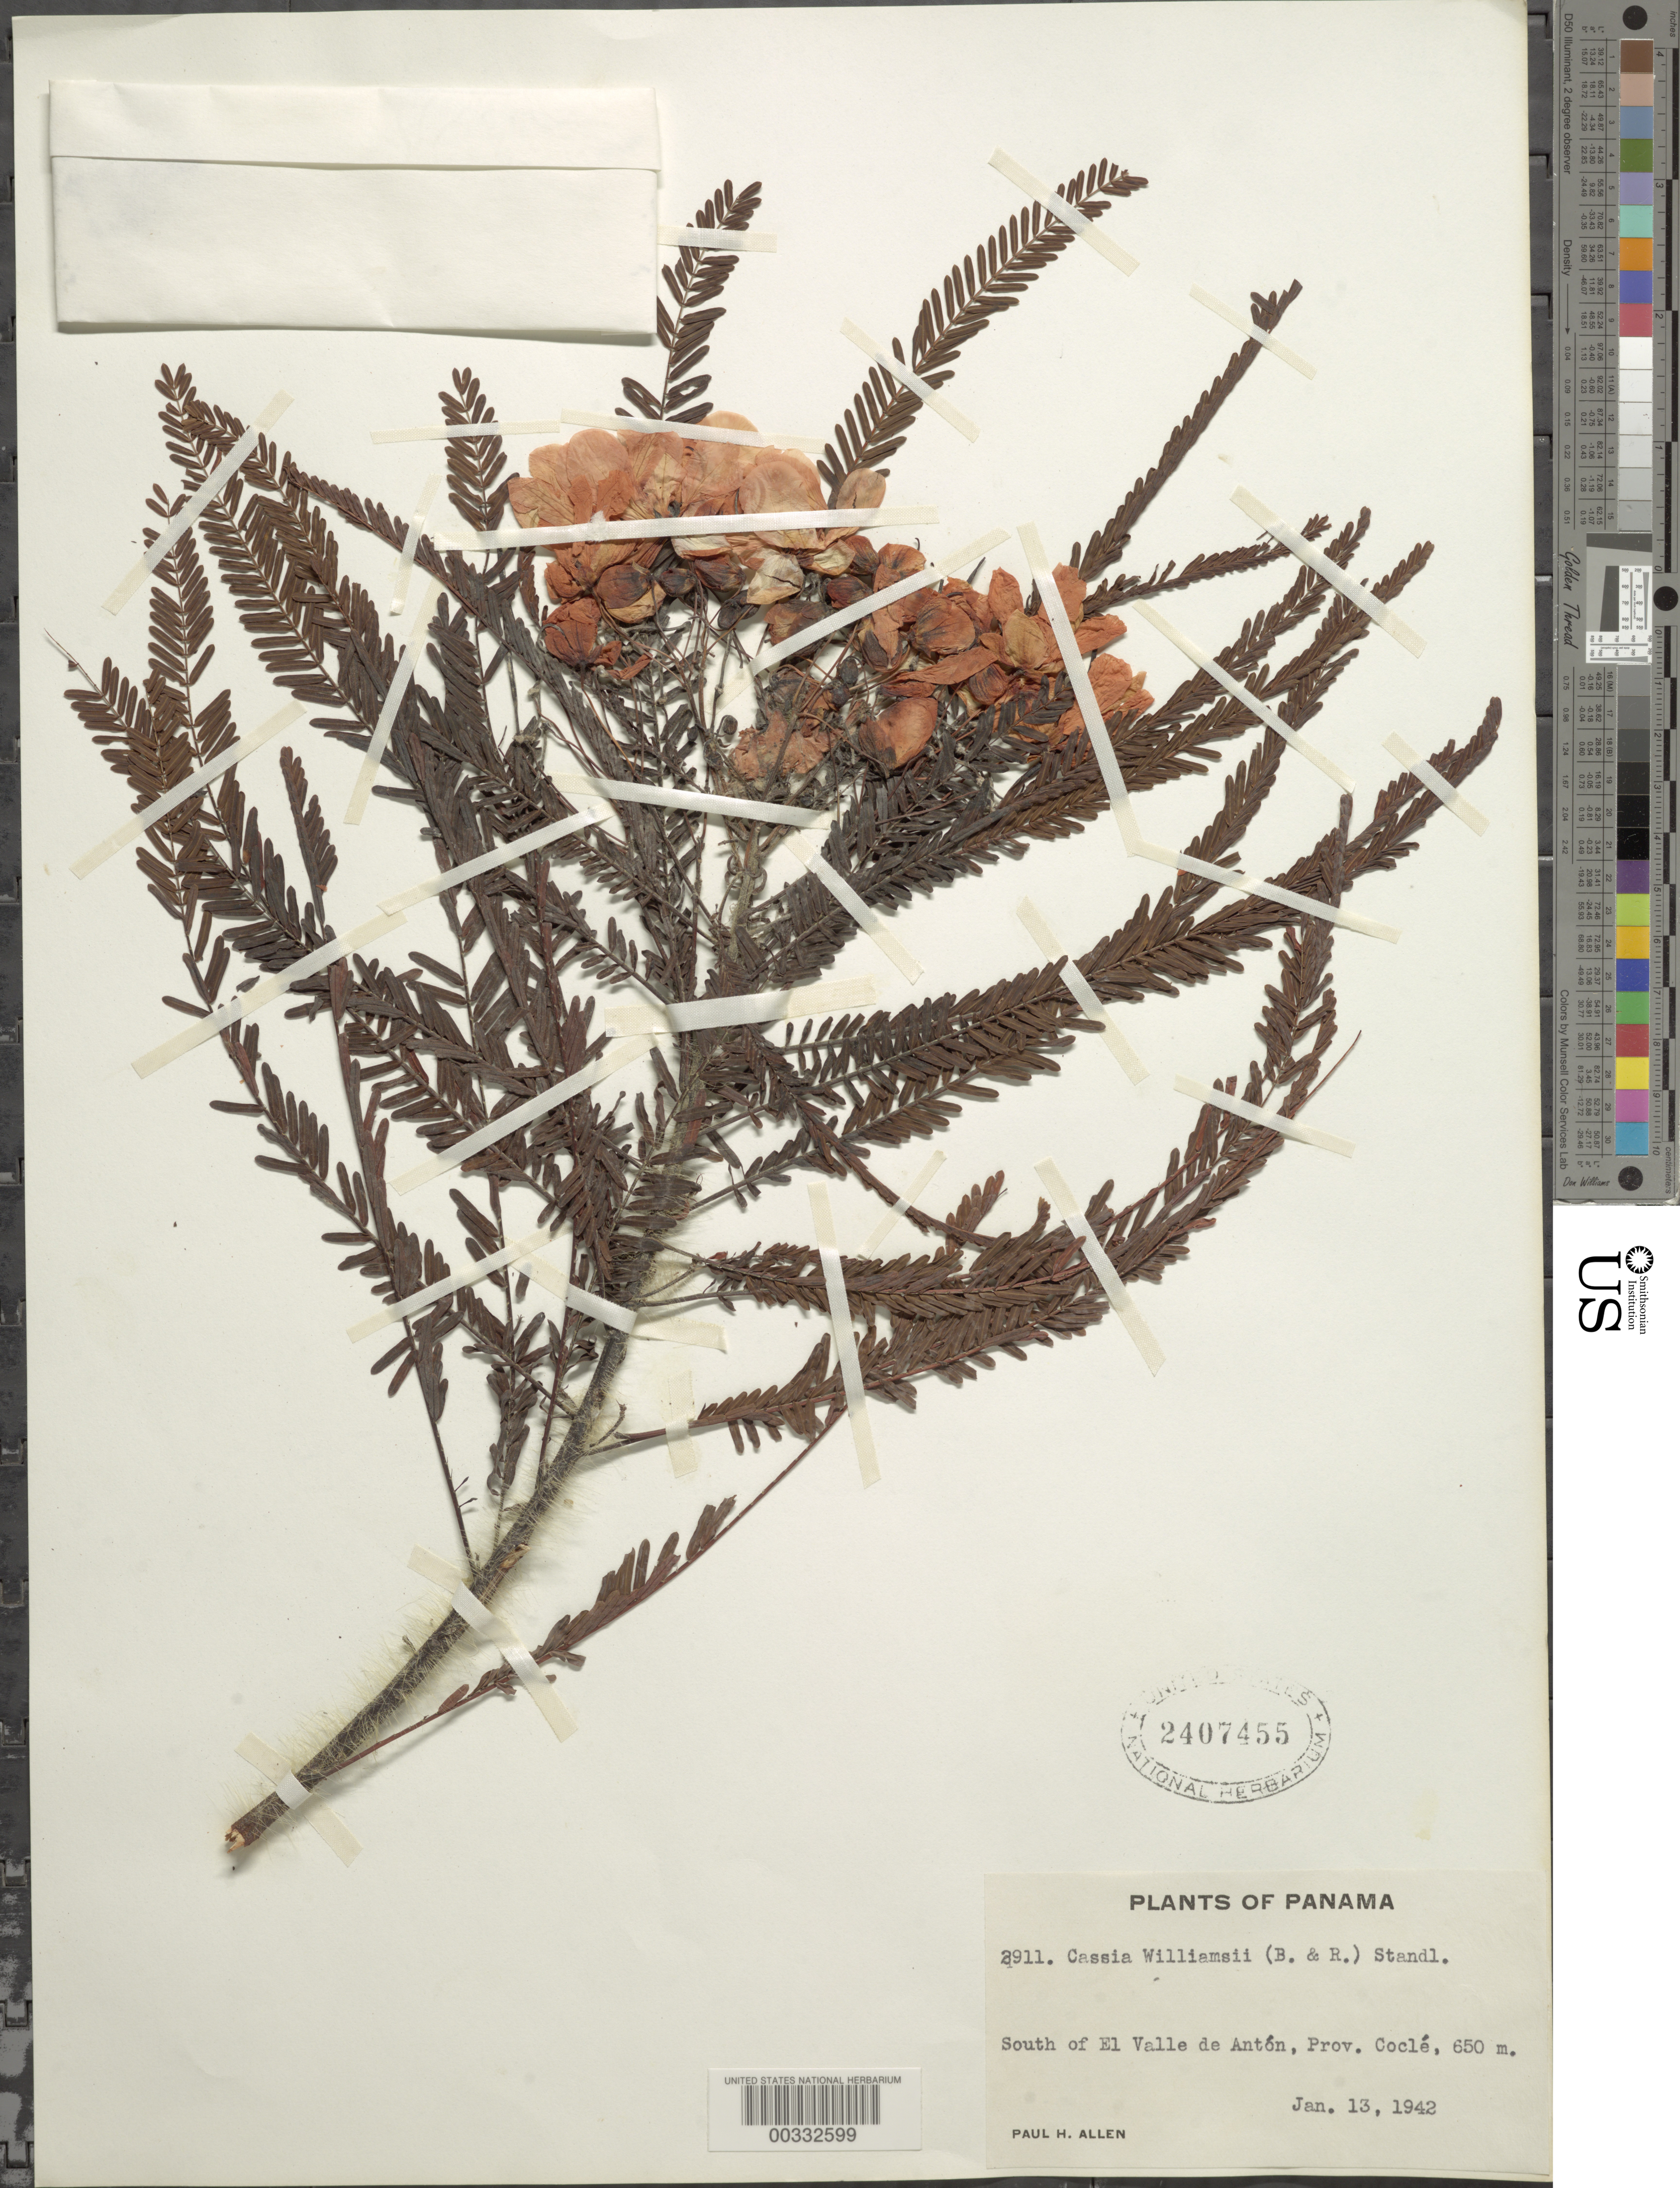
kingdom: Plantae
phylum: Tracheophyta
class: Magnoliopsida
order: Fabales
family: Fabaceae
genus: Senna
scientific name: Senna williamsii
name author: (Britton & Rose) H.S. Irwin & Barneby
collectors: P. H. Allen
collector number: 2911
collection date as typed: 13 Jan 1942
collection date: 1942-01-13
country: Panama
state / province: Coclé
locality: S of el Valle De Anton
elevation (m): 650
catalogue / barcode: US 2407455